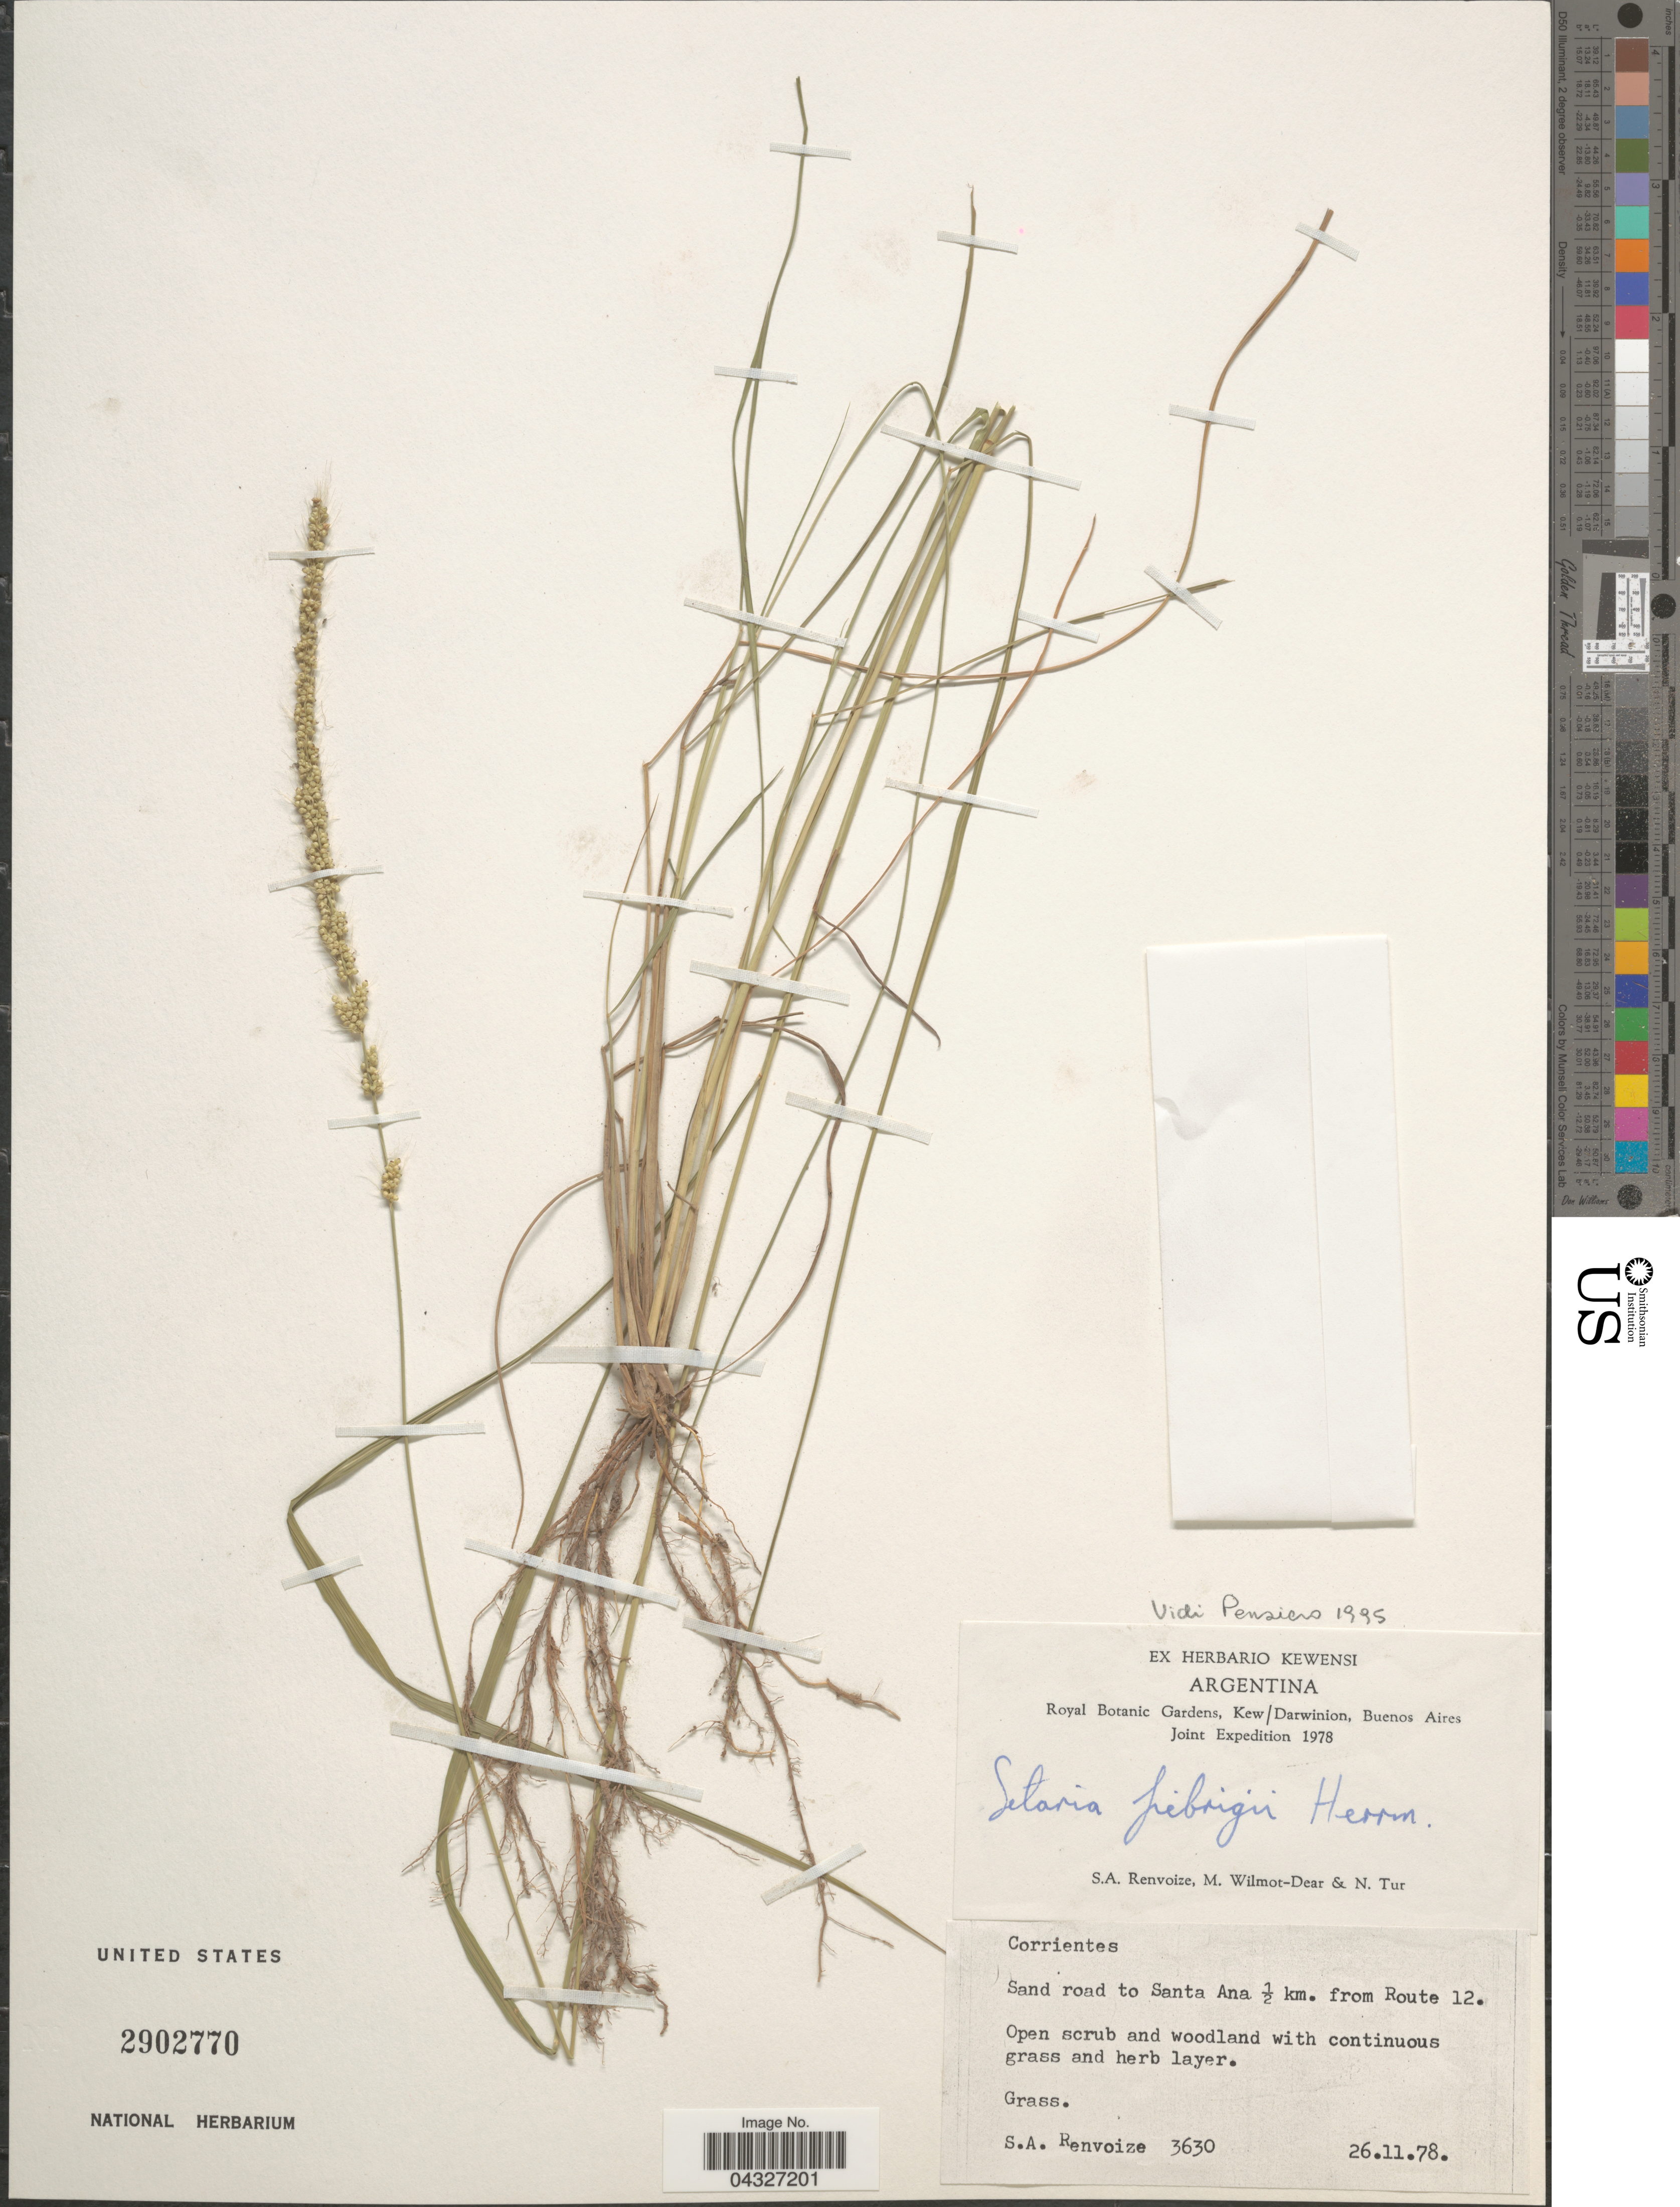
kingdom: Plantae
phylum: Tracheophyta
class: Liliopsida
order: Poales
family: Poaceae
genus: Setaria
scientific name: Setaria fiebrigii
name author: R.A.W. Herrm.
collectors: S. A. Renvoize, M. Wilmot-Dear & N. Tur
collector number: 3630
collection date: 1978-11-26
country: Argentina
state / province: Corrientes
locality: Royal Botanic Gardens, Kew/Darwinion, Buenos Aires Joint Expedition 1978. Sand road to Santa Ana ½ km. from Route 12.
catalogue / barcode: US 2902770